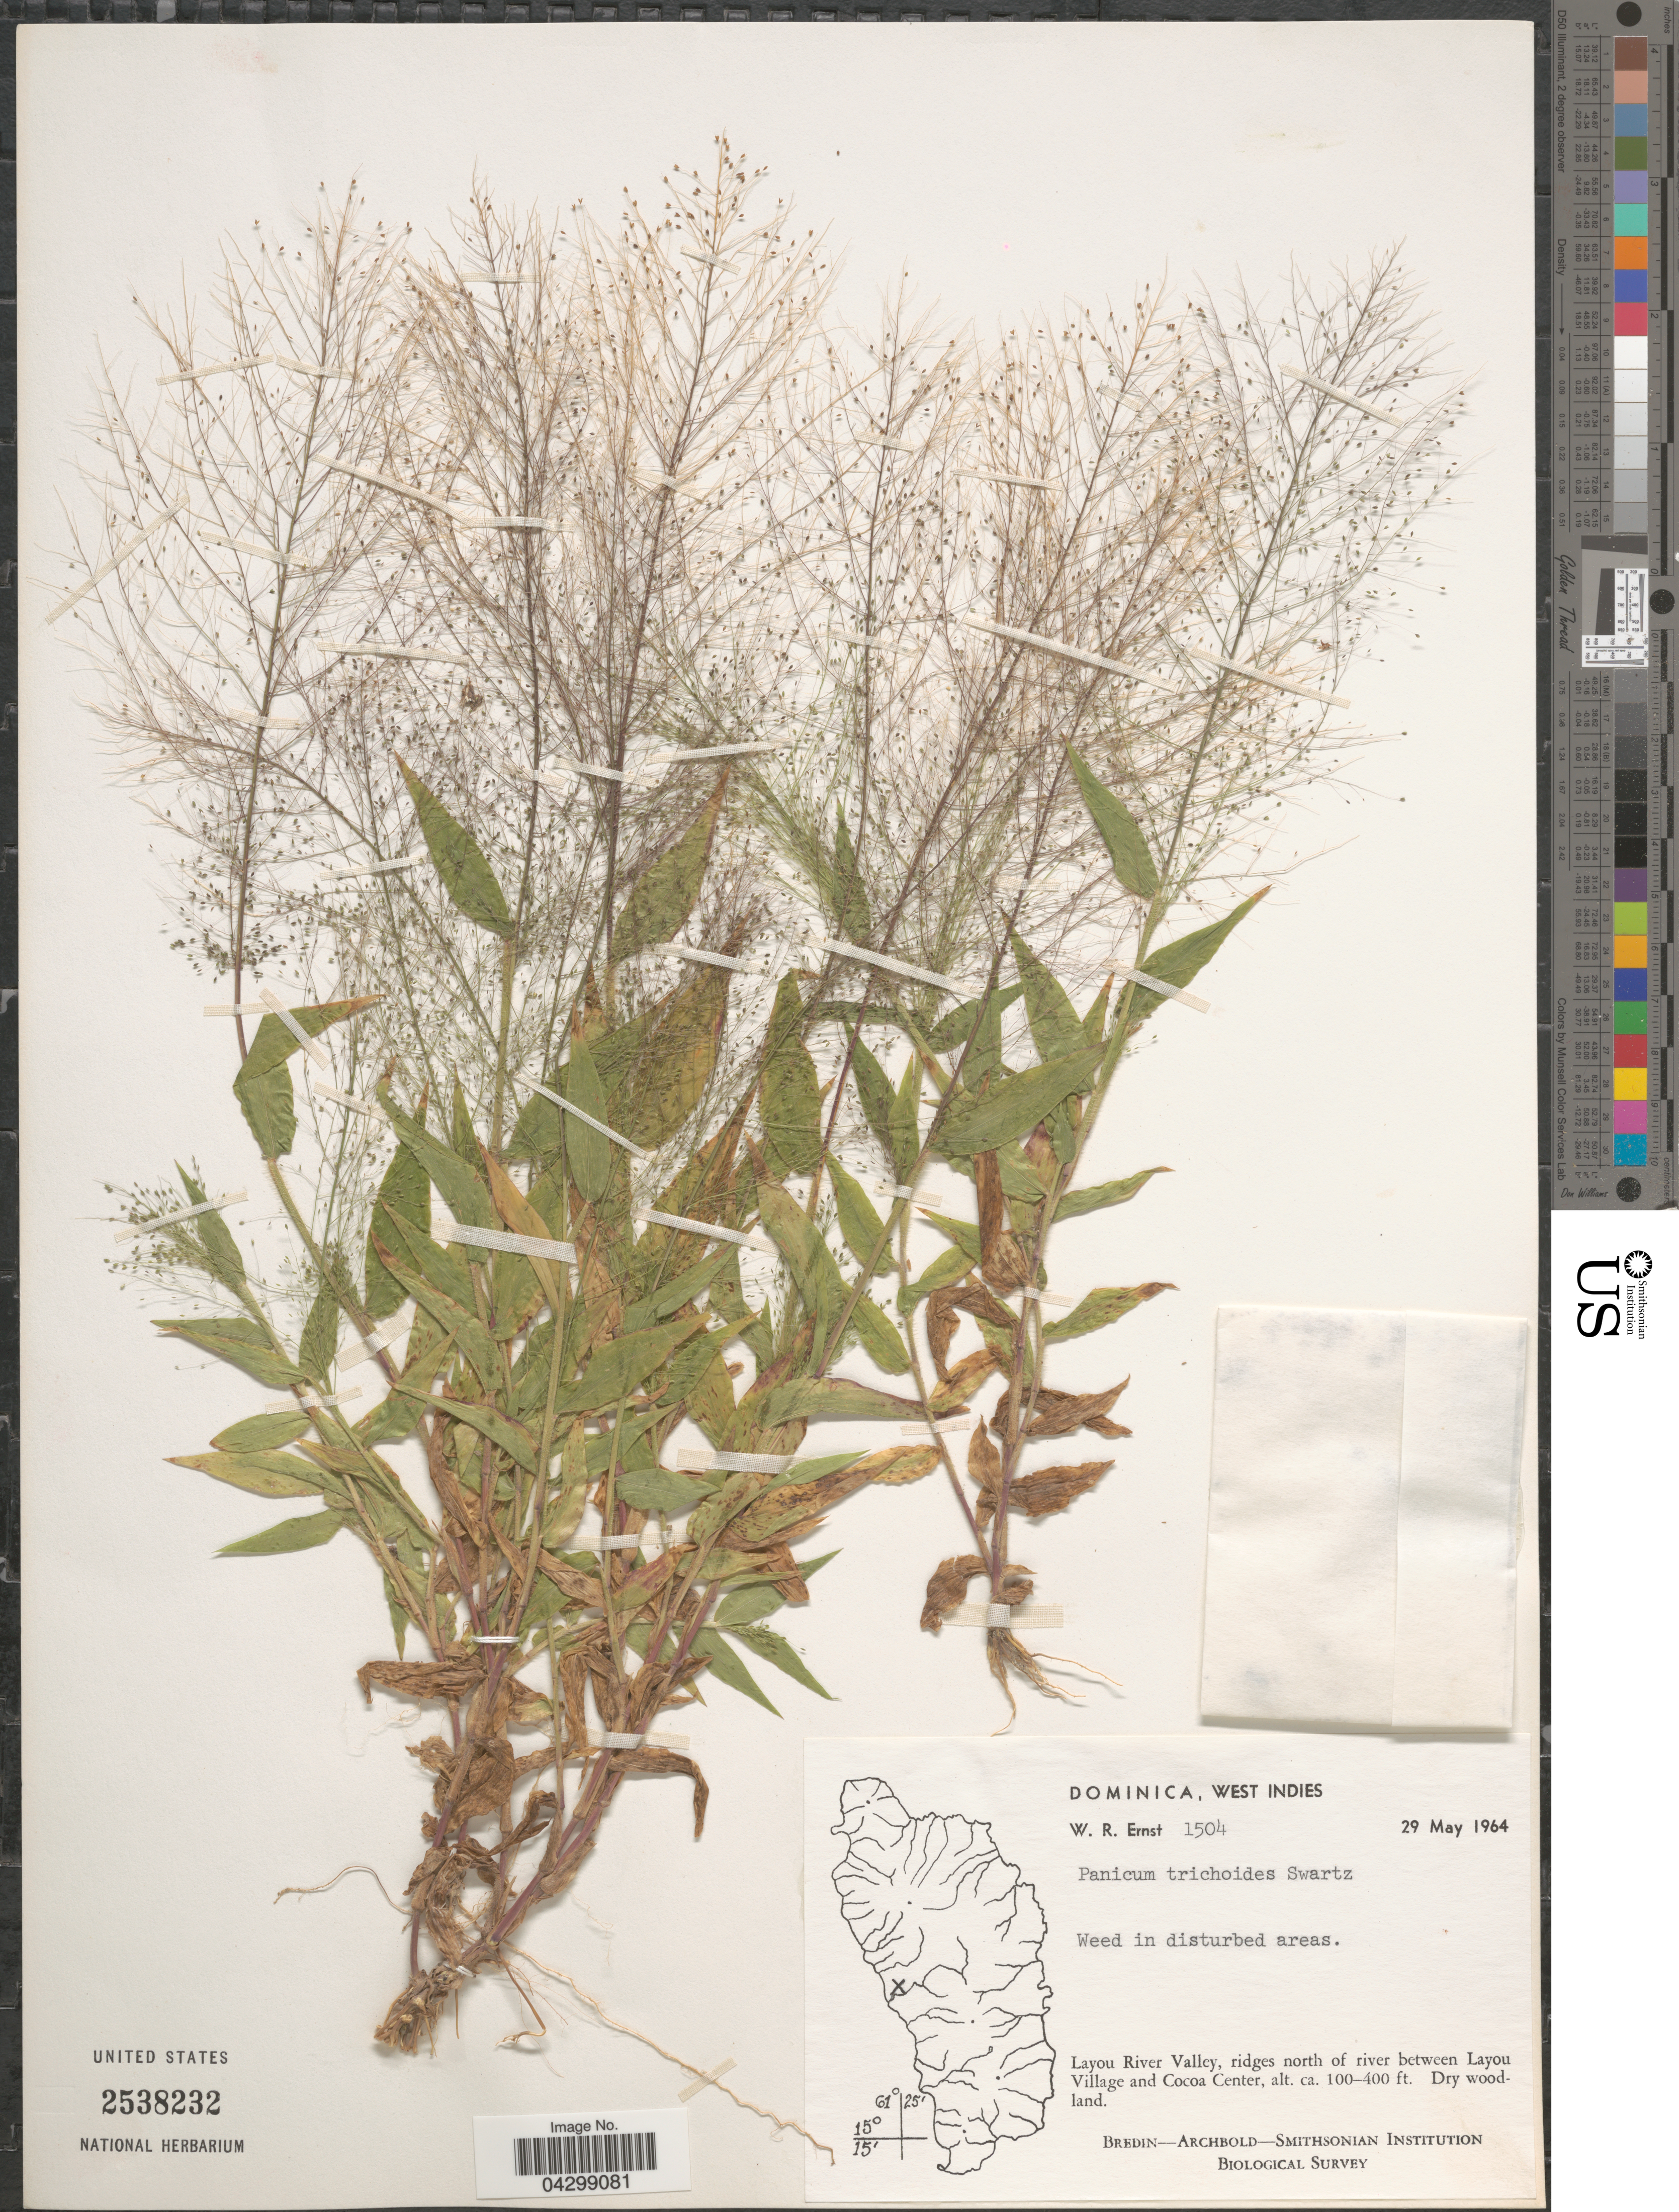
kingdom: Plantae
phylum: Tracheophyta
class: Liliopsida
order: Poales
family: Poaceae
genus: Panicum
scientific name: Panicum trichoides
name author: Sw.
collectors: W. R. Ernst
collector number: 1504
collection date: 1964-05-29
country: Dominica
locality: Layou River Valley, ridges north of river between Layou Village and Cocoa Center. Bredin - Archbold - Smithsonian Institution Biological Survey.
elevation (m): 30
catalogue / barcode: US 2538232